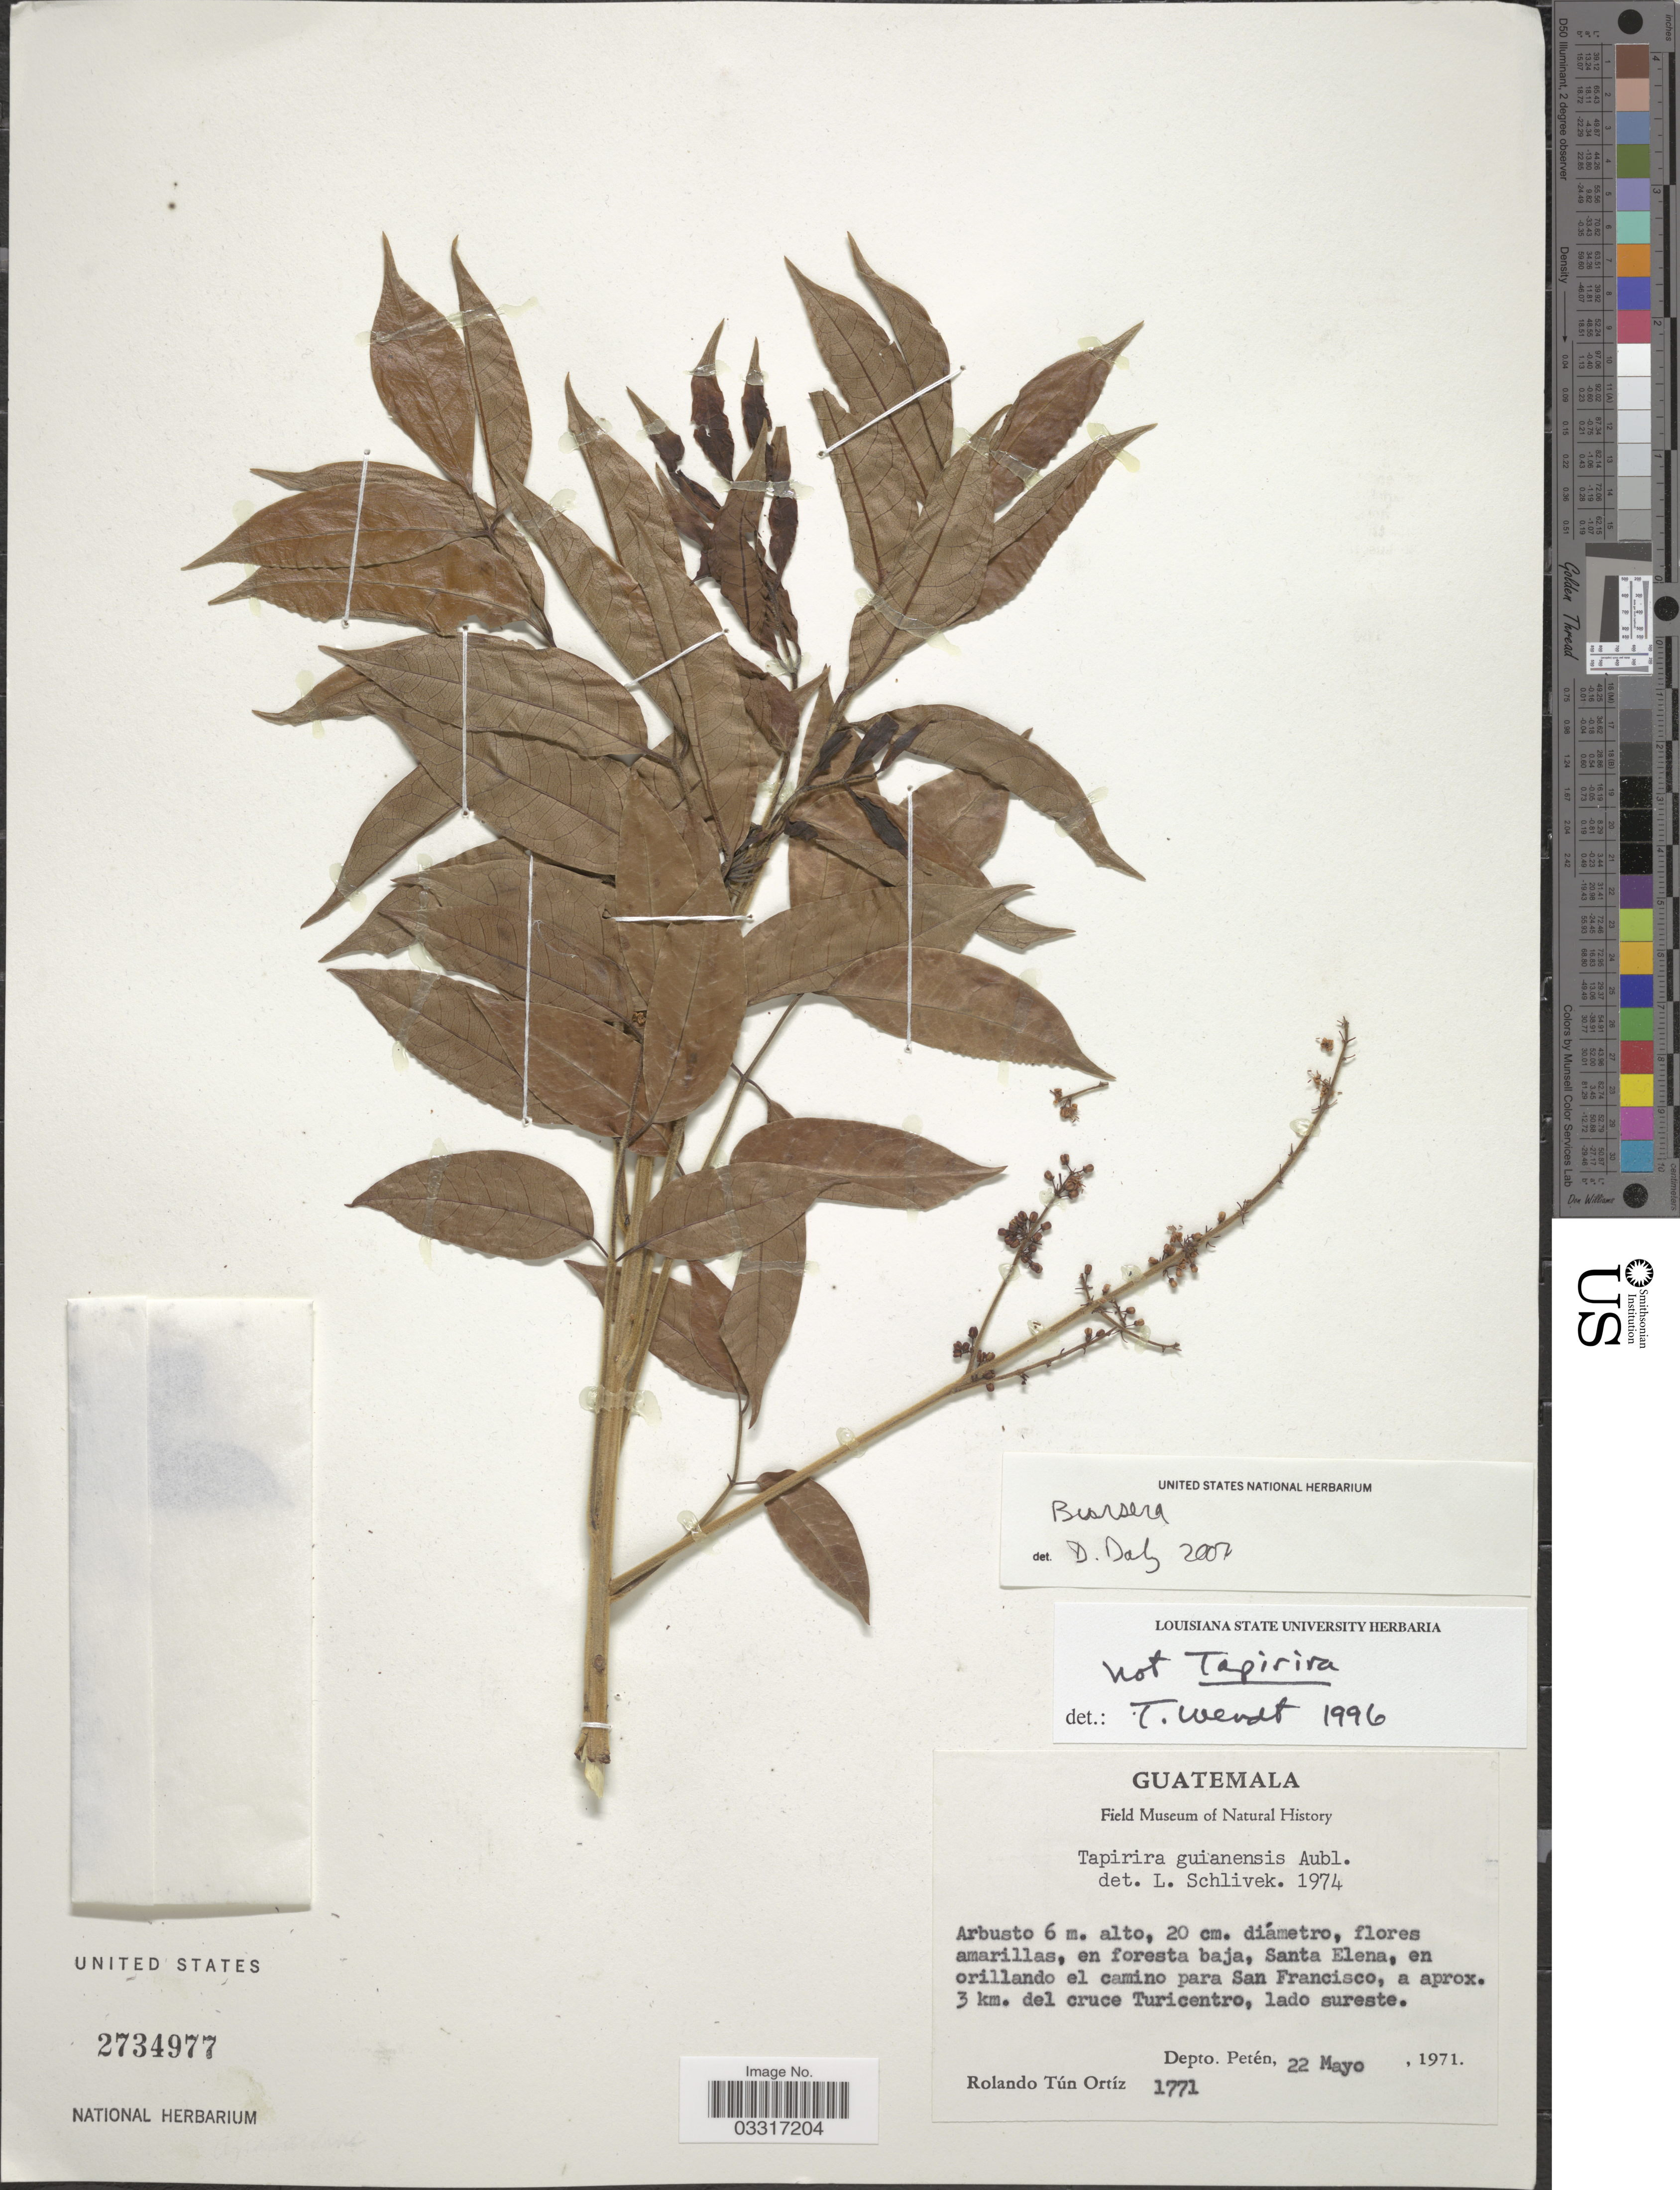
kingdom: Plantae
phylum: Tracheophyta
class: Magnoliopsida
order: Sapindales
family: Burseraceae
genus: Bursera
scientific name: Bursera sp.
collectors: R. Tún Ortíz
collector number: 1771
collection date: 1971-05-22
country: Guatemala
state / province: El Petén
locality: En foresta baja, Santa Elena, en orillando el camino para San Francisco, a aprox. 3 km. del cruce Turicentro, lado sureste. Depto. Petén.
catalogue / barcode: US 2734977